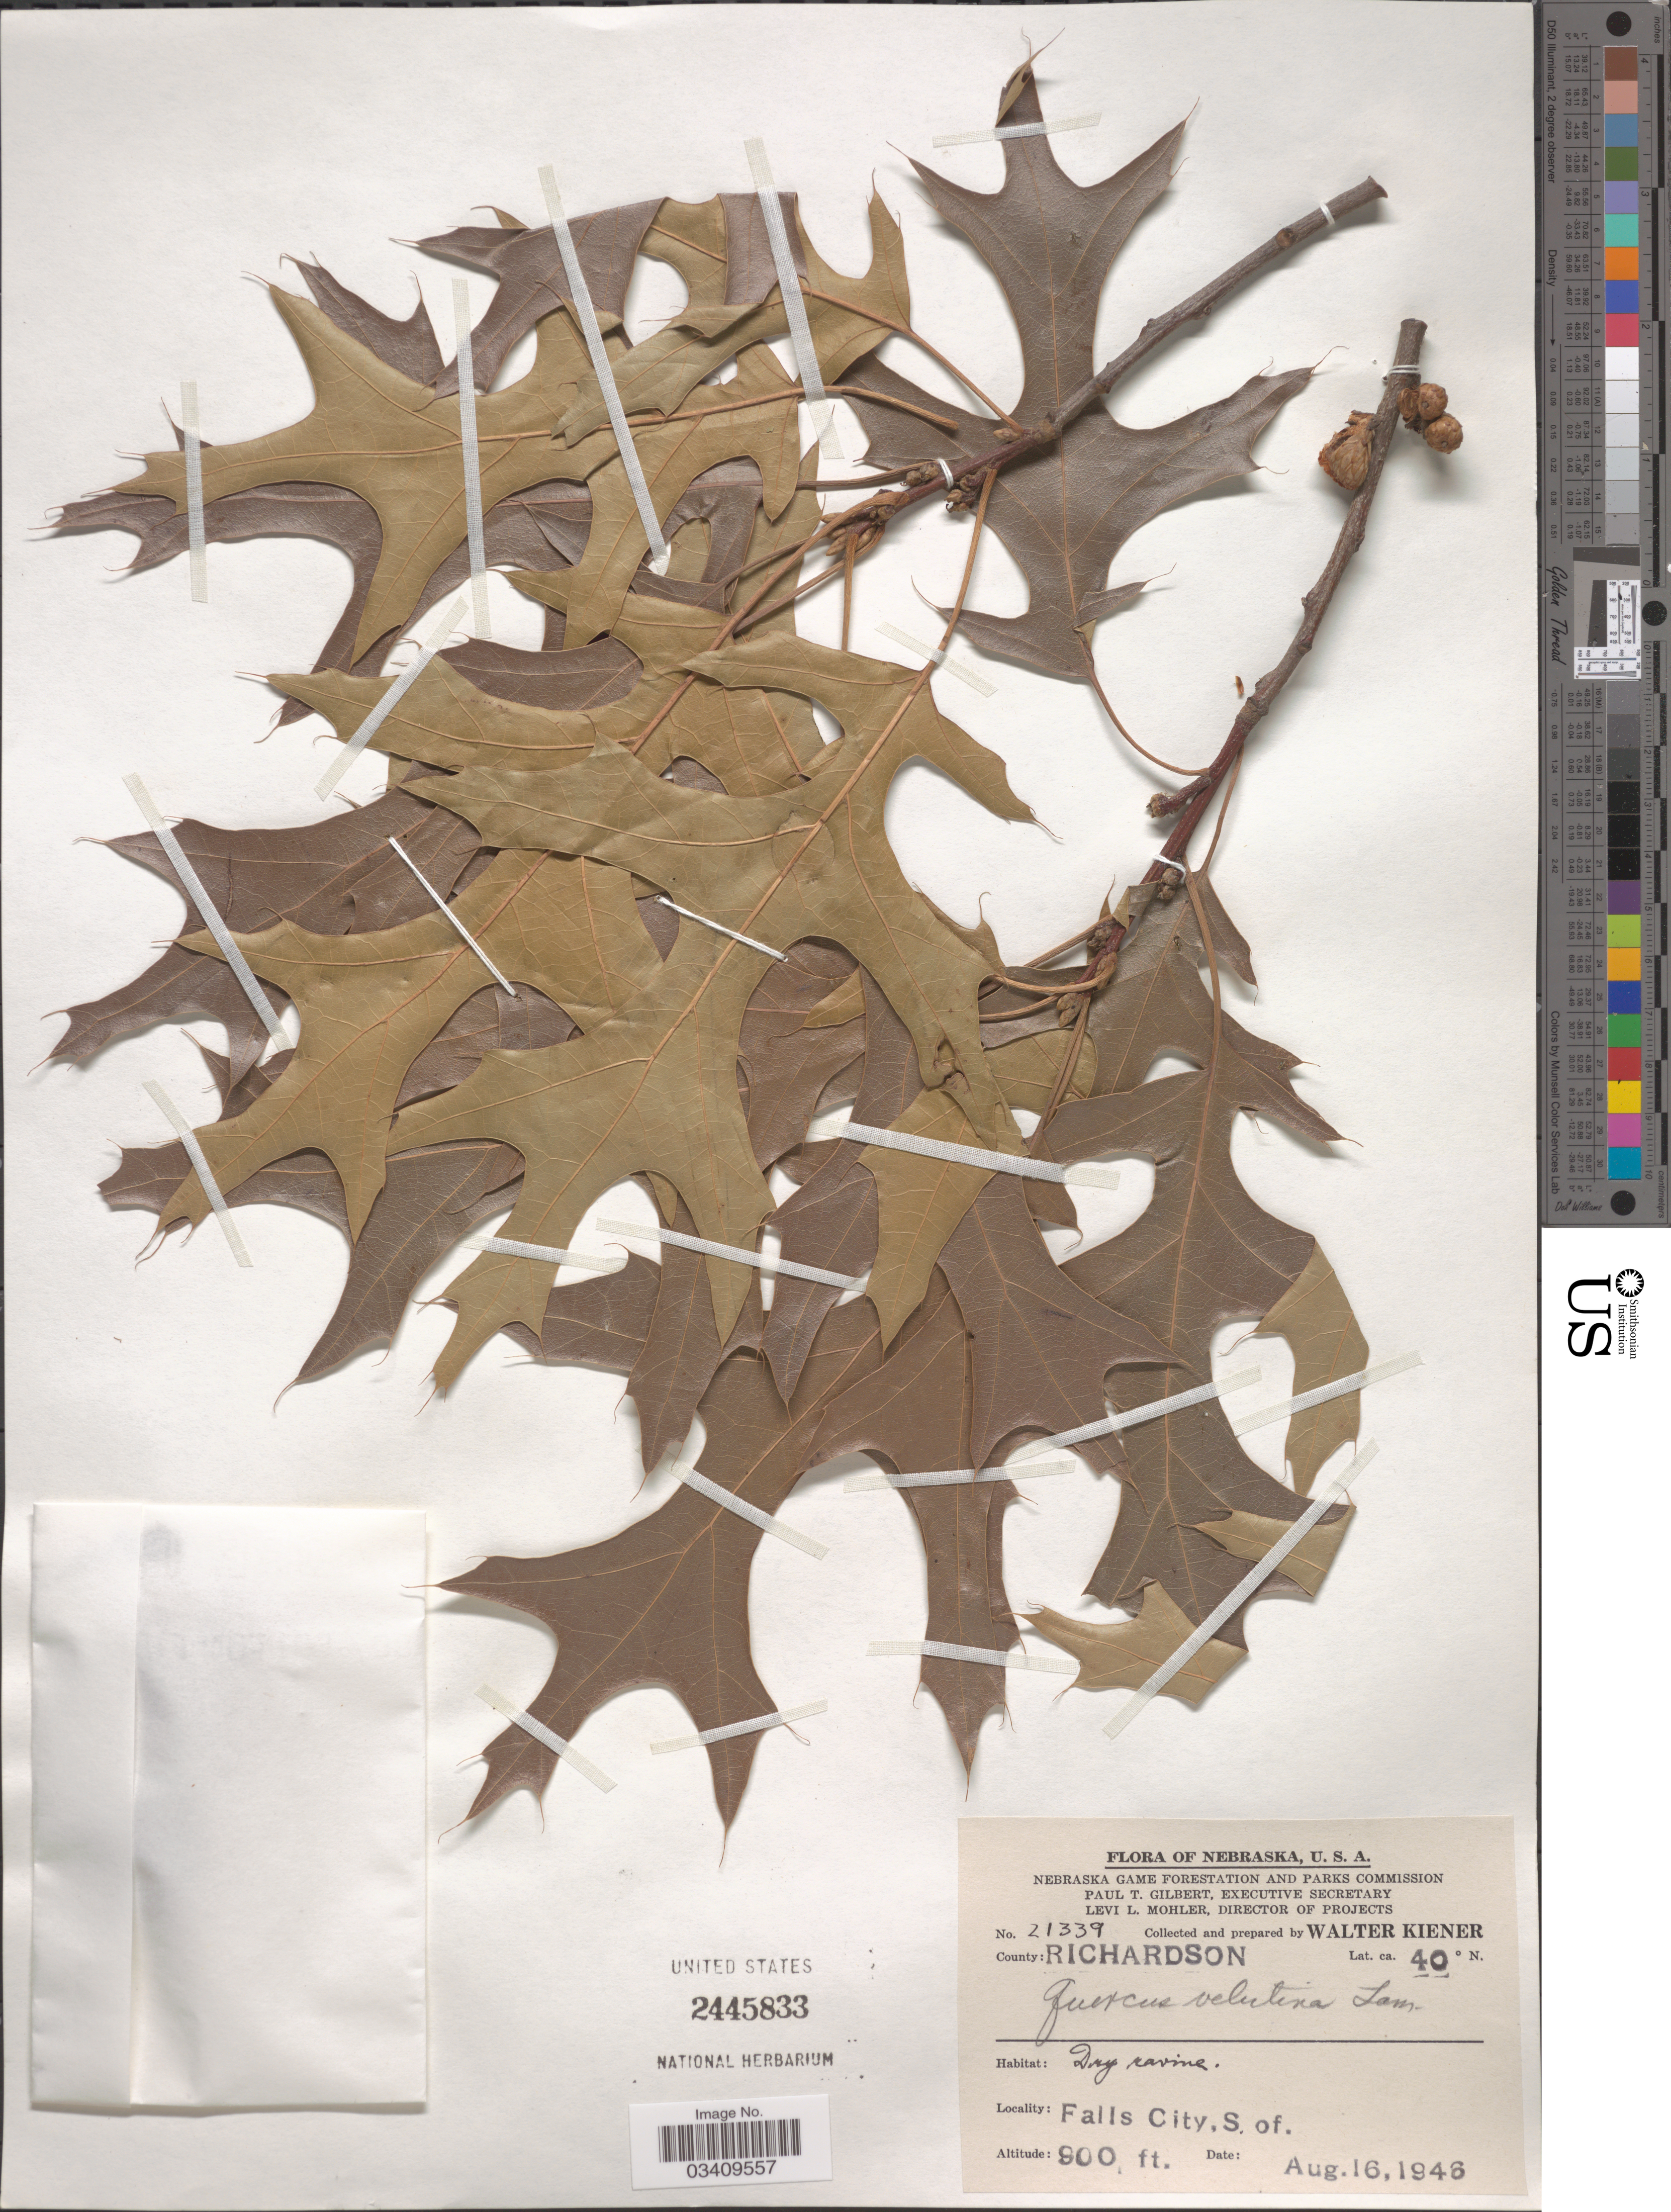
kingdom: Plantae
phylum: Tracheophyta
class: Magnoliopsida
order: Fagales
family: Fagaceae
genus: Quercus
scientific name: Quercus velutina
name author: Lam.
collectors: W. Kiener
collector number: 21339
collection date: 1946-08-16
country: United States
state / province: Nebraska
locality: County: Richardson. Falls City, S. of.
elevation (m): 274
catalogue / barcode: US 2445833